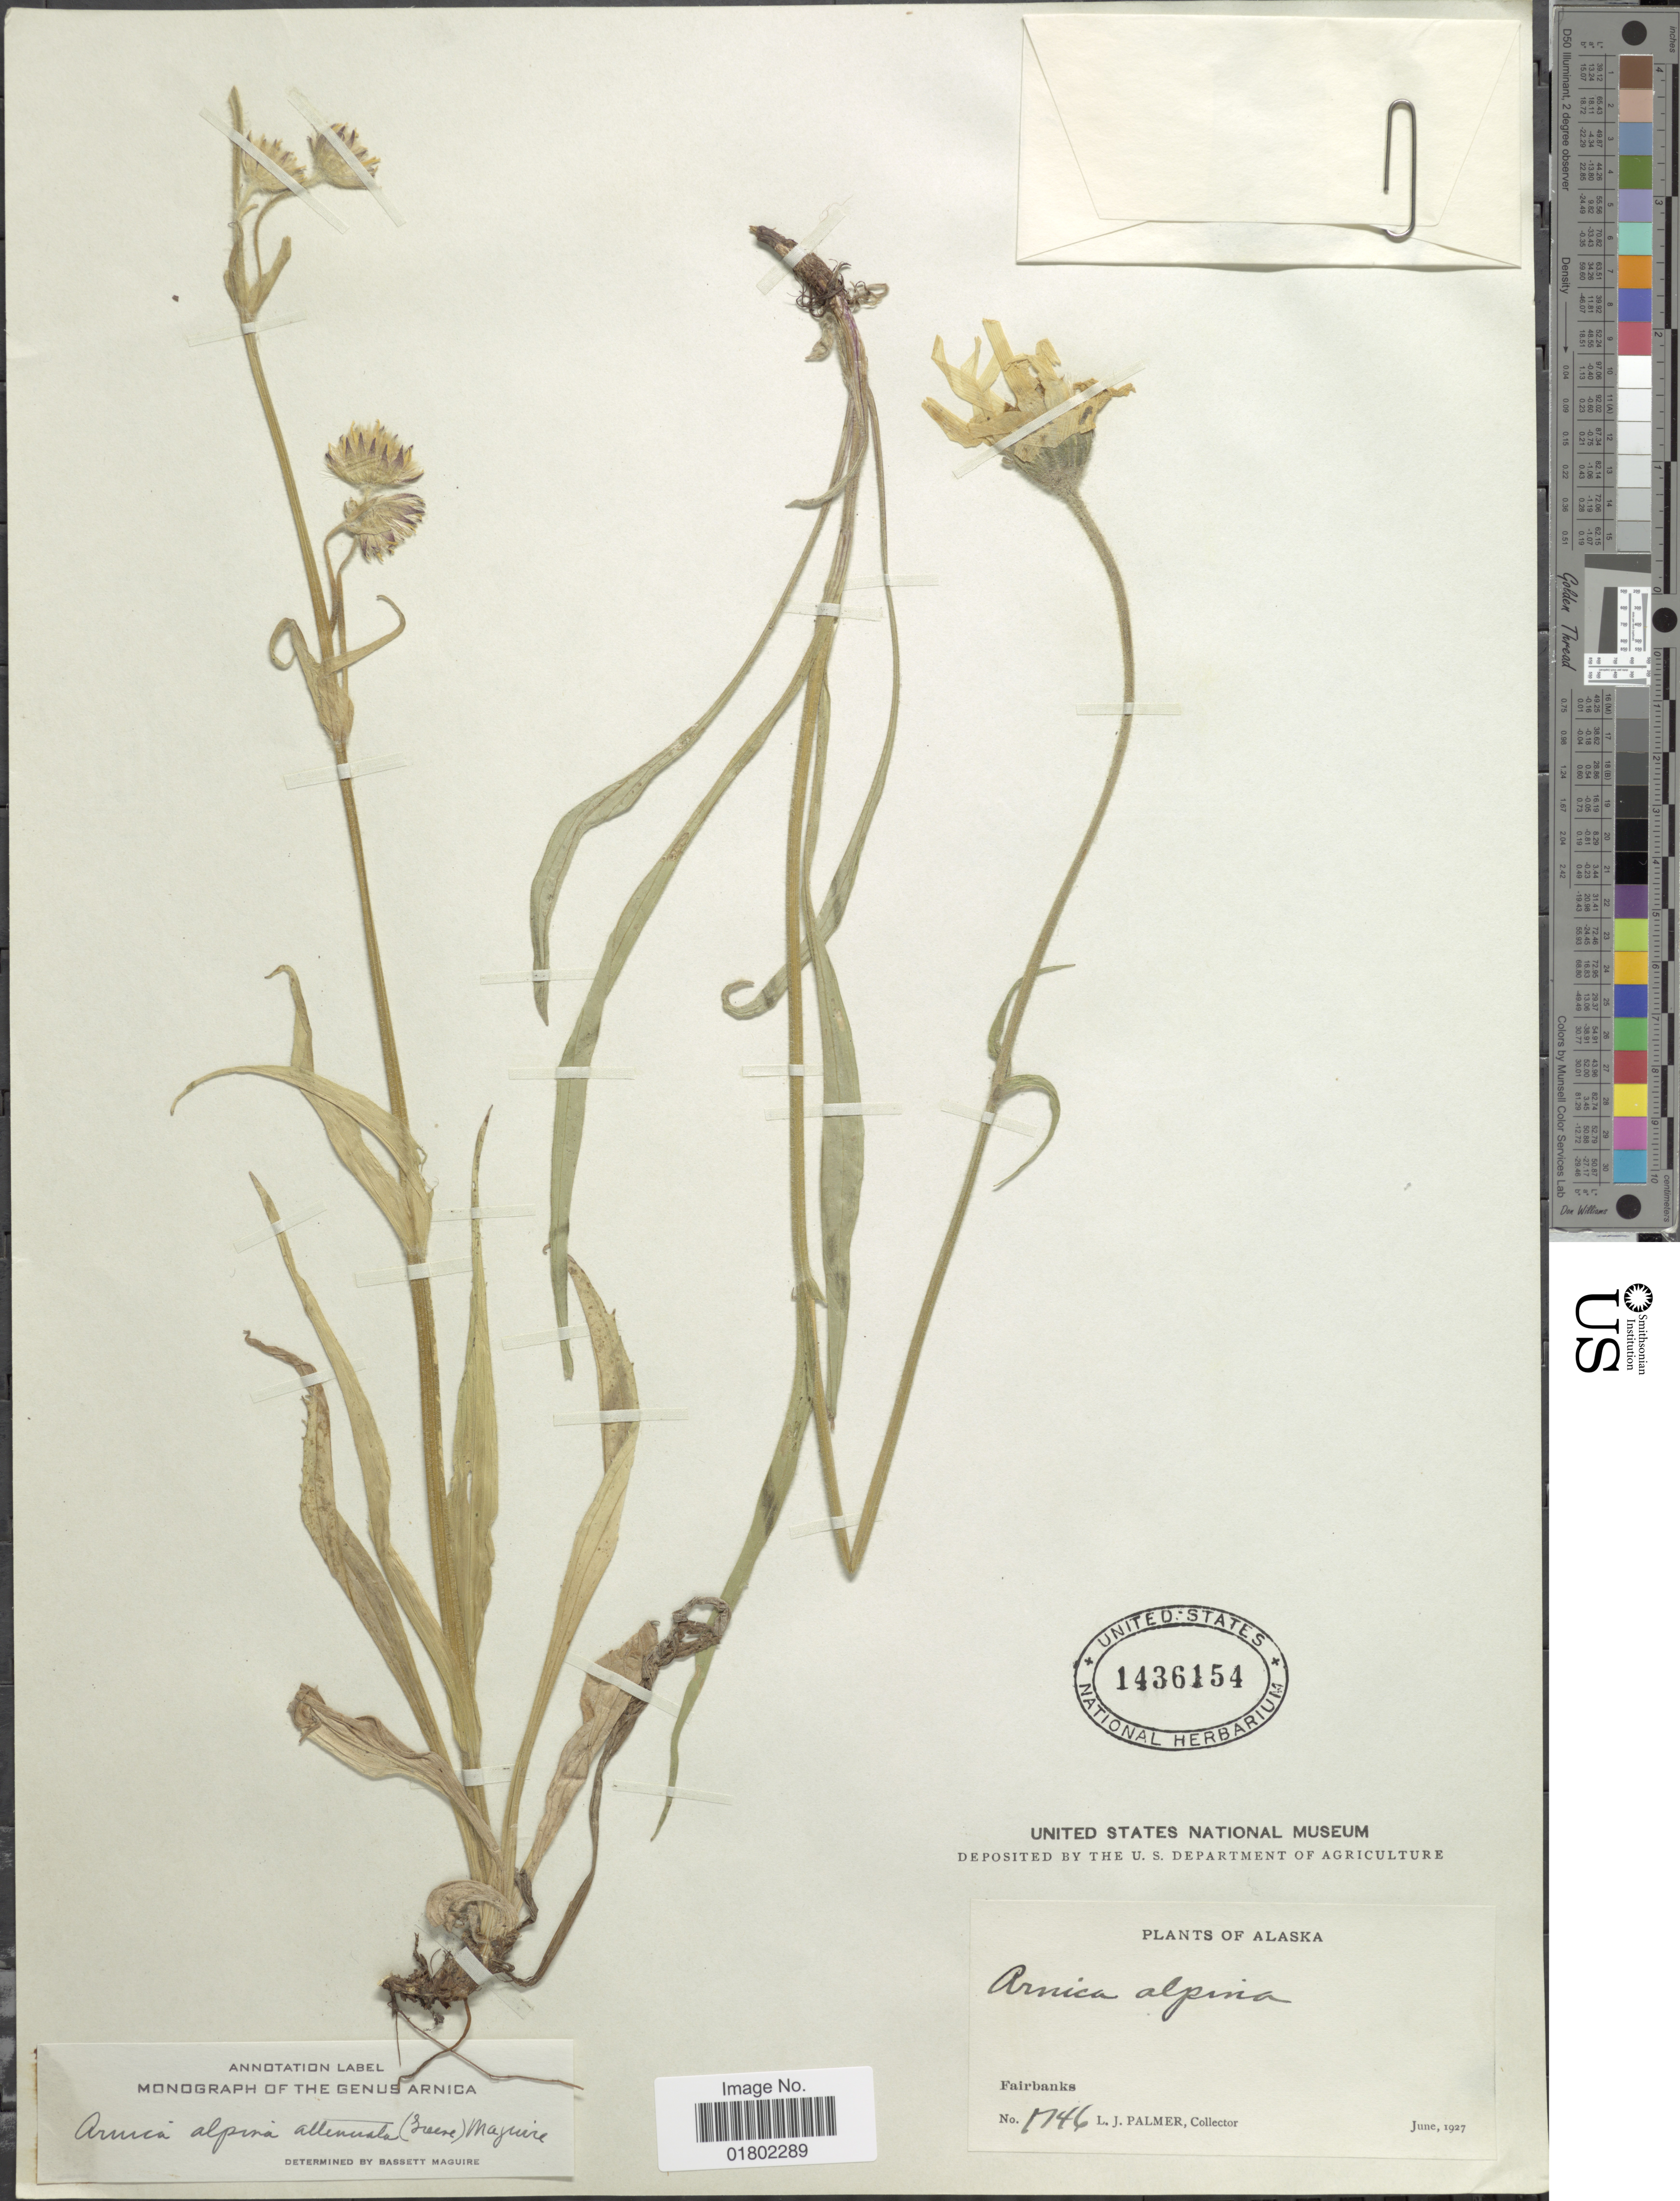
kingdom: Plantae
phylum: Tracheophyta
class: Magnoliopsida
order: Asterales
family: Asteraceae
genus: Arnica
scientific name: Arnica alpina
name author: Willd. ex Steud.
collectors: L. J. Palmer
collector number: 1746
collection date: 1927-06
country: United States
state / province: Alaska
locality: Fairbanks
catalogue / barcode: US 1436154